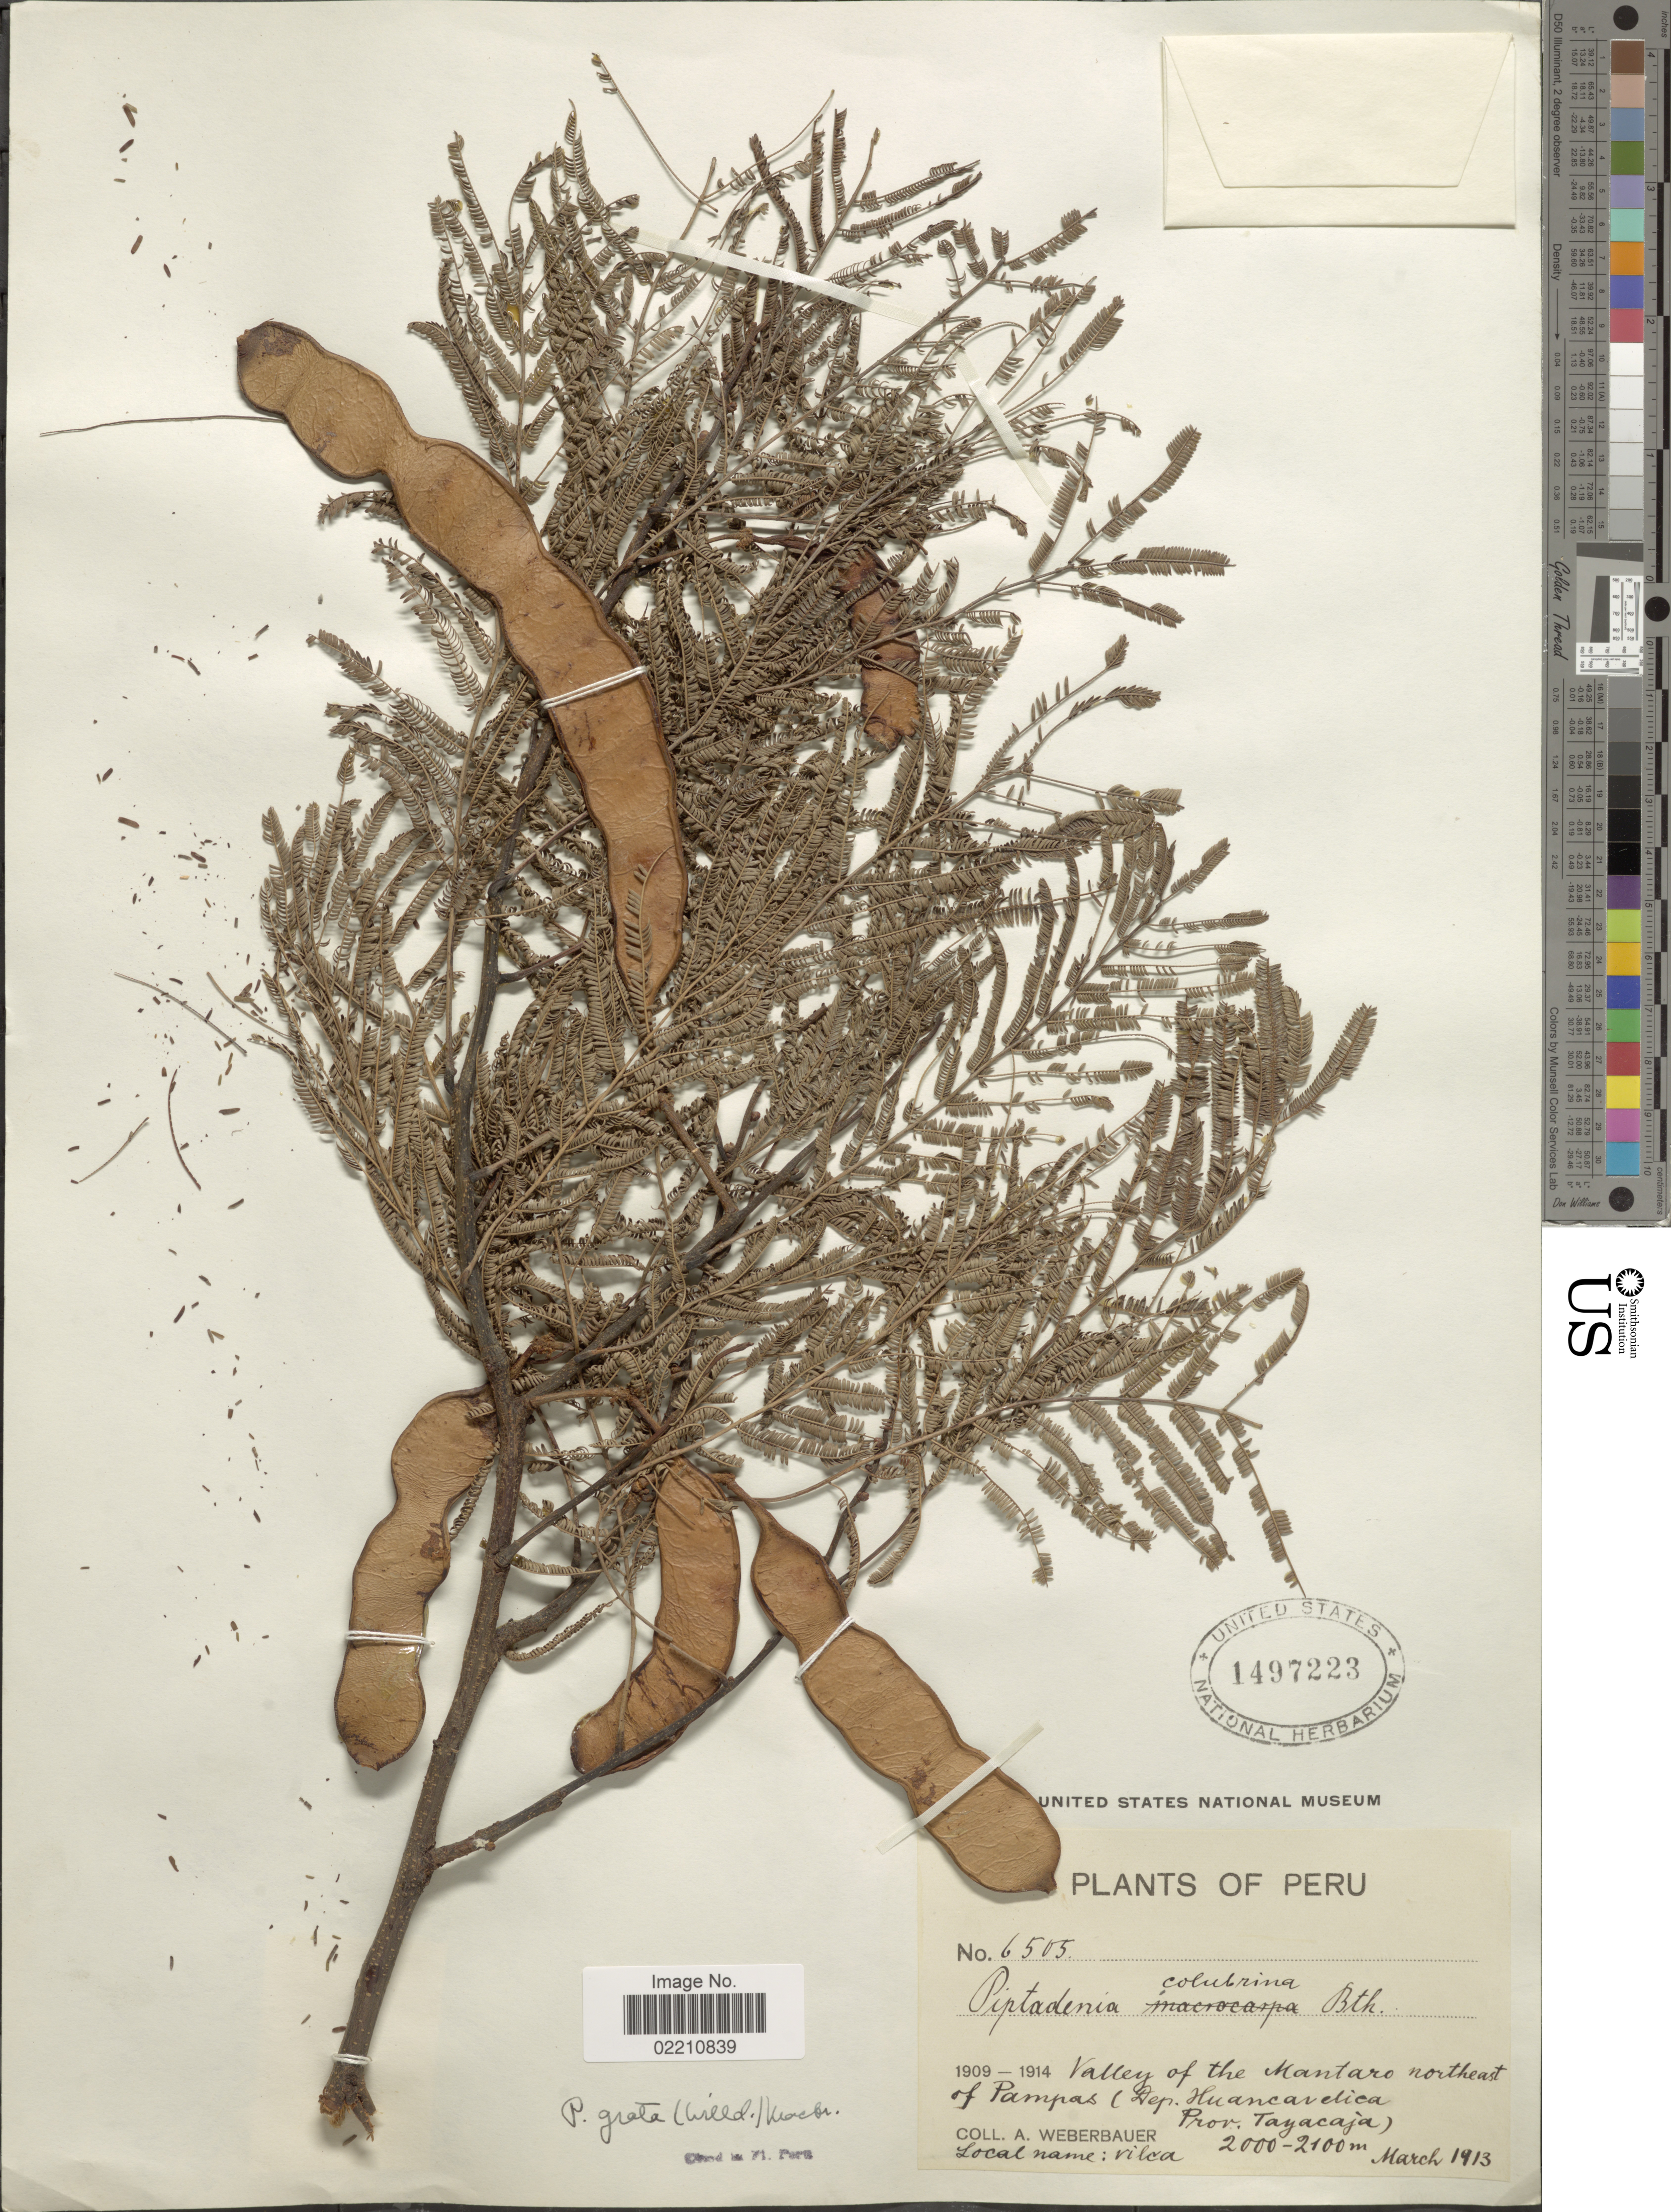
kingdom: Plantae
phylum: Tracheophyta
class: Magnoliopsida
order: Fabales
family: Fabaceae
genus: Anadenanthera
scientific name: Anadenanthera colubrina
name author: (Vell.) Brenan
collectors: A. Weberbauer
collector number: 6505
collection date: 1913-03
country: Peru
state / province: Huancavelica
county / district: Tayacaja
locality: Valley of the Mantaro northeast of Pampas (Prov. Tayacaja)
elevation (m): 2000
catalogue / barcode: US 1497223